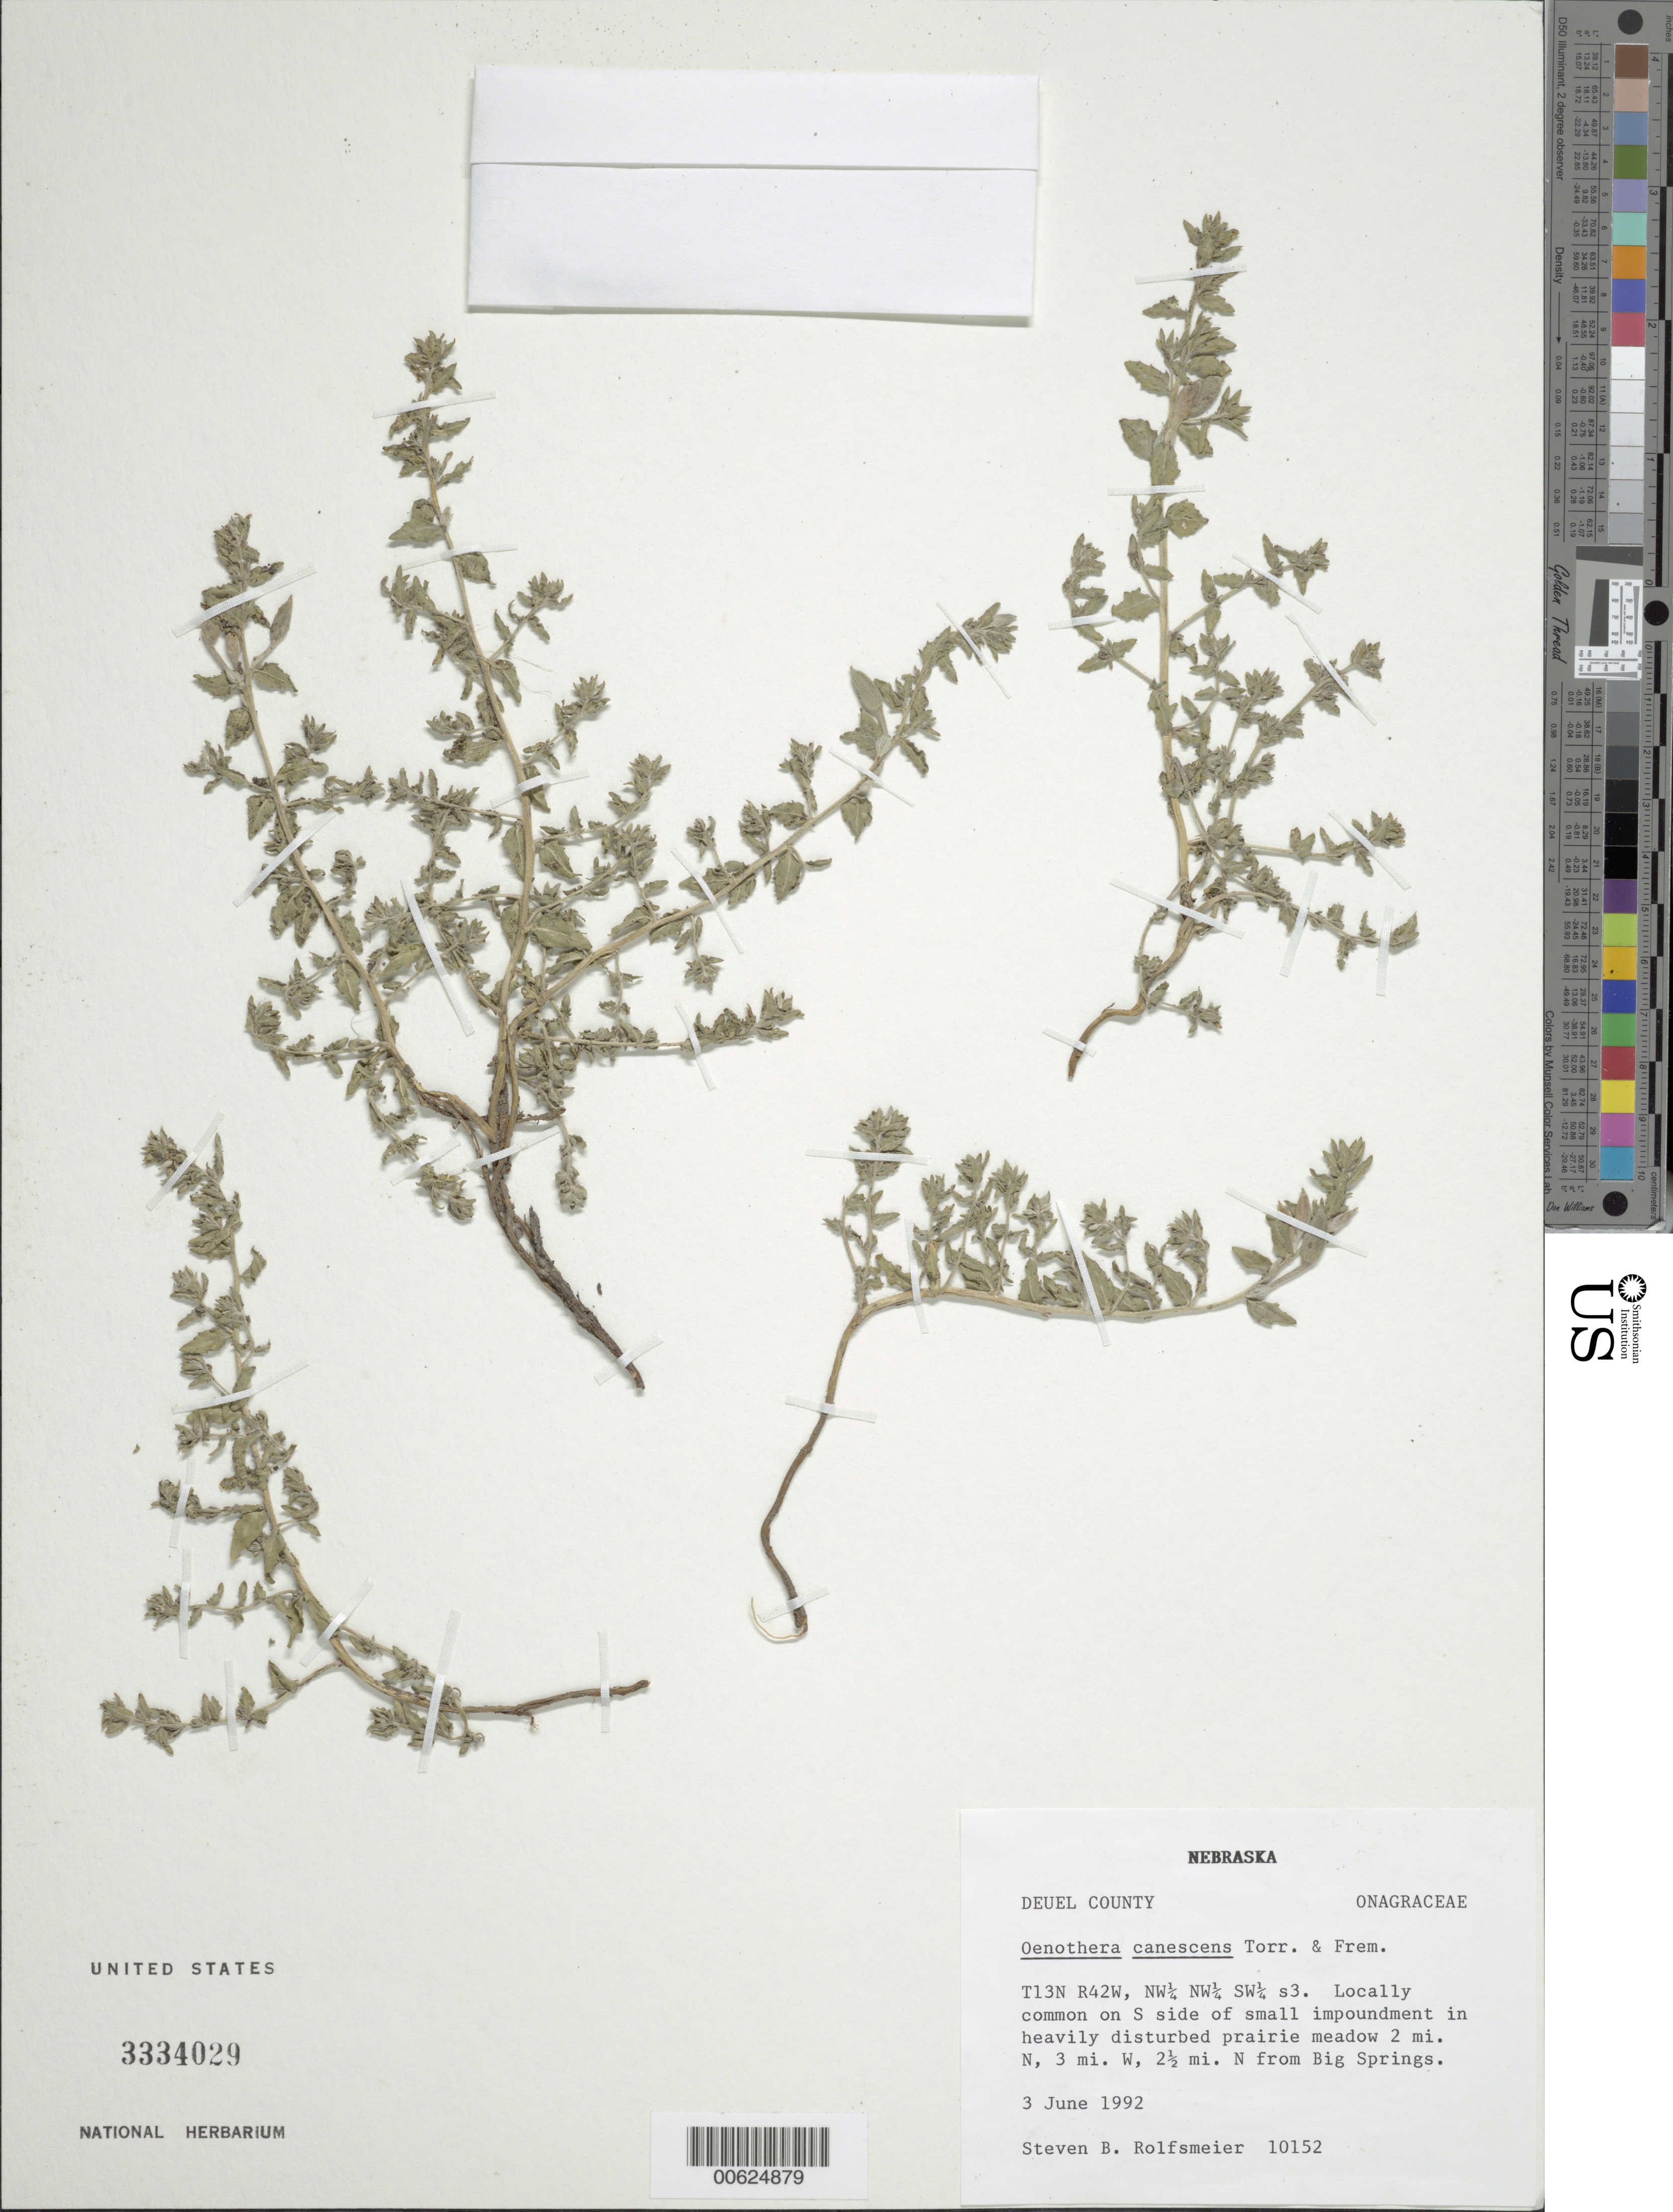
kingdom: Plantae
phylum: Tracheophyta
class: Magnoliopsida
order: Myrtales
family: Onagraceae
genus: Oenothera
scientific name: Oenothera canescens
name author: Torr. & Frém.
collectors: S. Rolfsmeier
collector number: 10152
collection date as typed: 03 Jun 1992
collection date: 1992-06-03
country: United States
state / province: Nebraska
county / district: Deuel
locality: NNW of Big Springs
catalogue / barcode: US 3334029